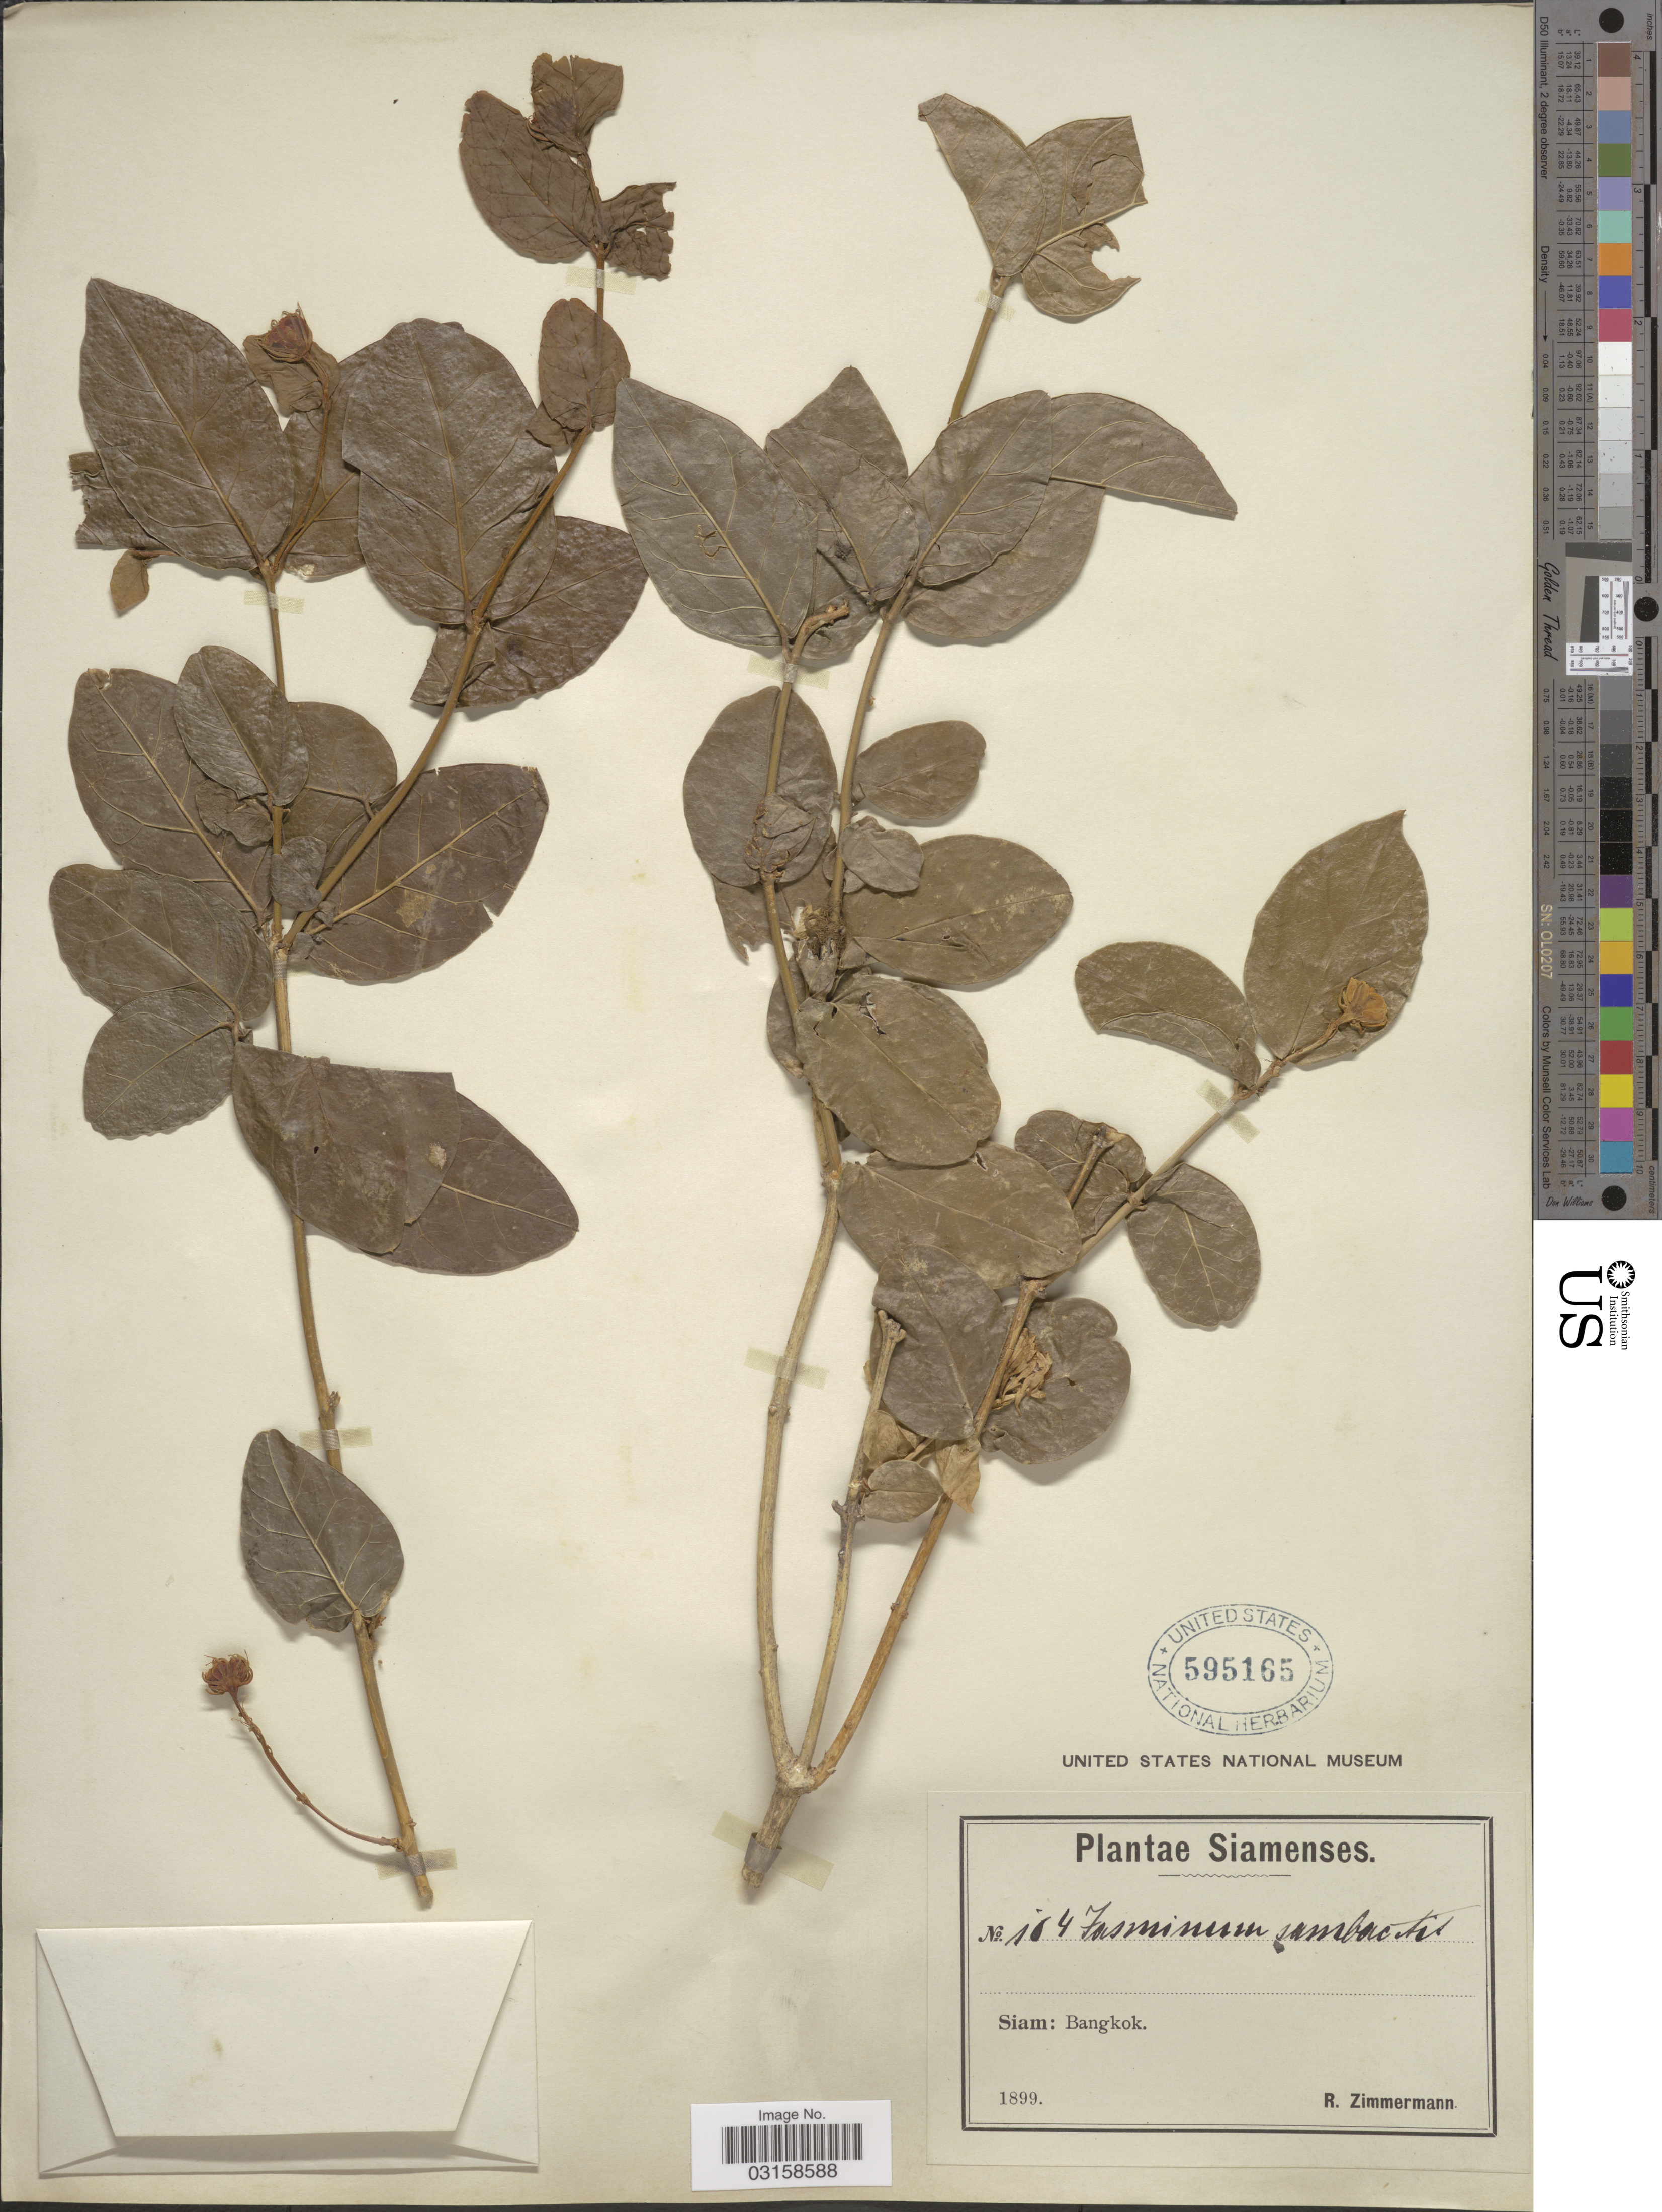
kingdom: Plantae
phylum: Tracheophyta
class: Magnoliopsida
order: Lamiales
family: Oleaceae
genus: Jasminum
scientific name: Jasminum sambac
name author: (L.) Aiton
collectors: R. Zimmermann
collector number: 104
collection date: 1899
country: Thailand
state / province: Bangkok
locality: Siam.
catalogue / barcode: US 595165